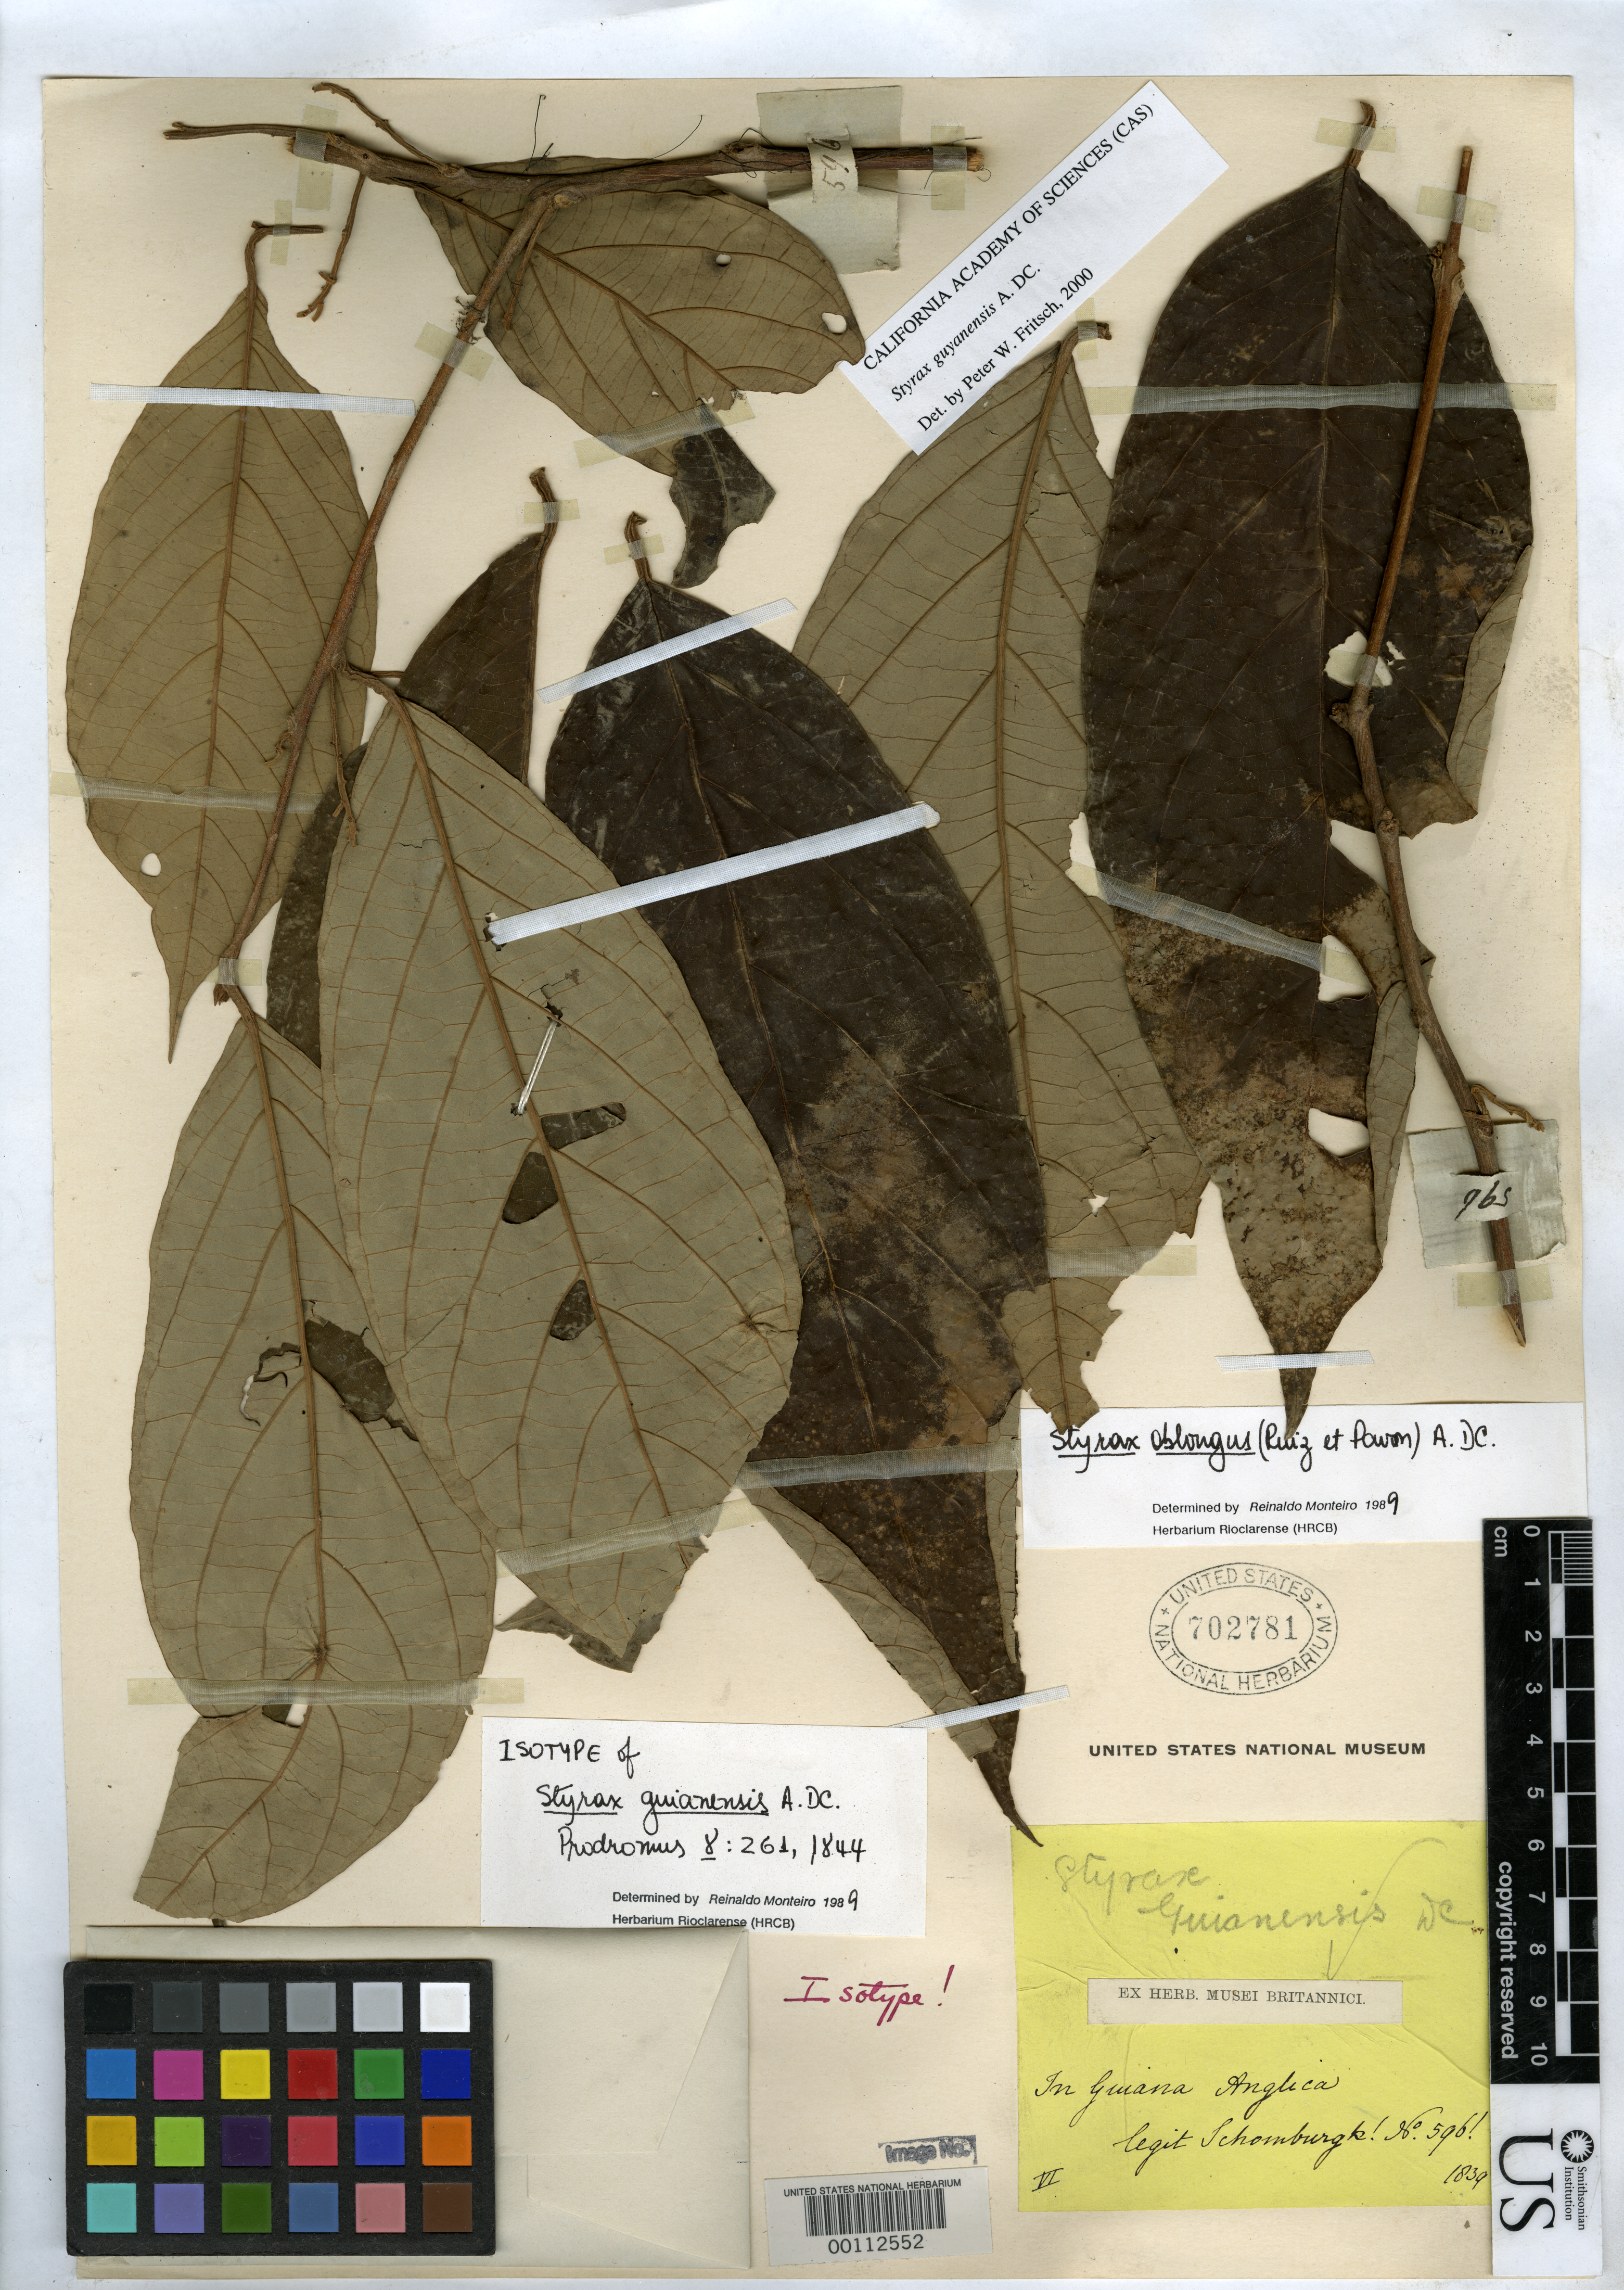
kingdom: Plantae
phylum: Tracheophyta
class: Magnoliopsida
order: Ericales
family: Styracaceae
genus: Styrax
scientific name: Styrax guyanensis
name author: A. DC. in DC.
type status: Isotype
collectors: R. H. Schomburgk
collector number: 596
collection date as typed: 1839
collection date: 1839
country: Guyana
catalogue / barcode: US 702781